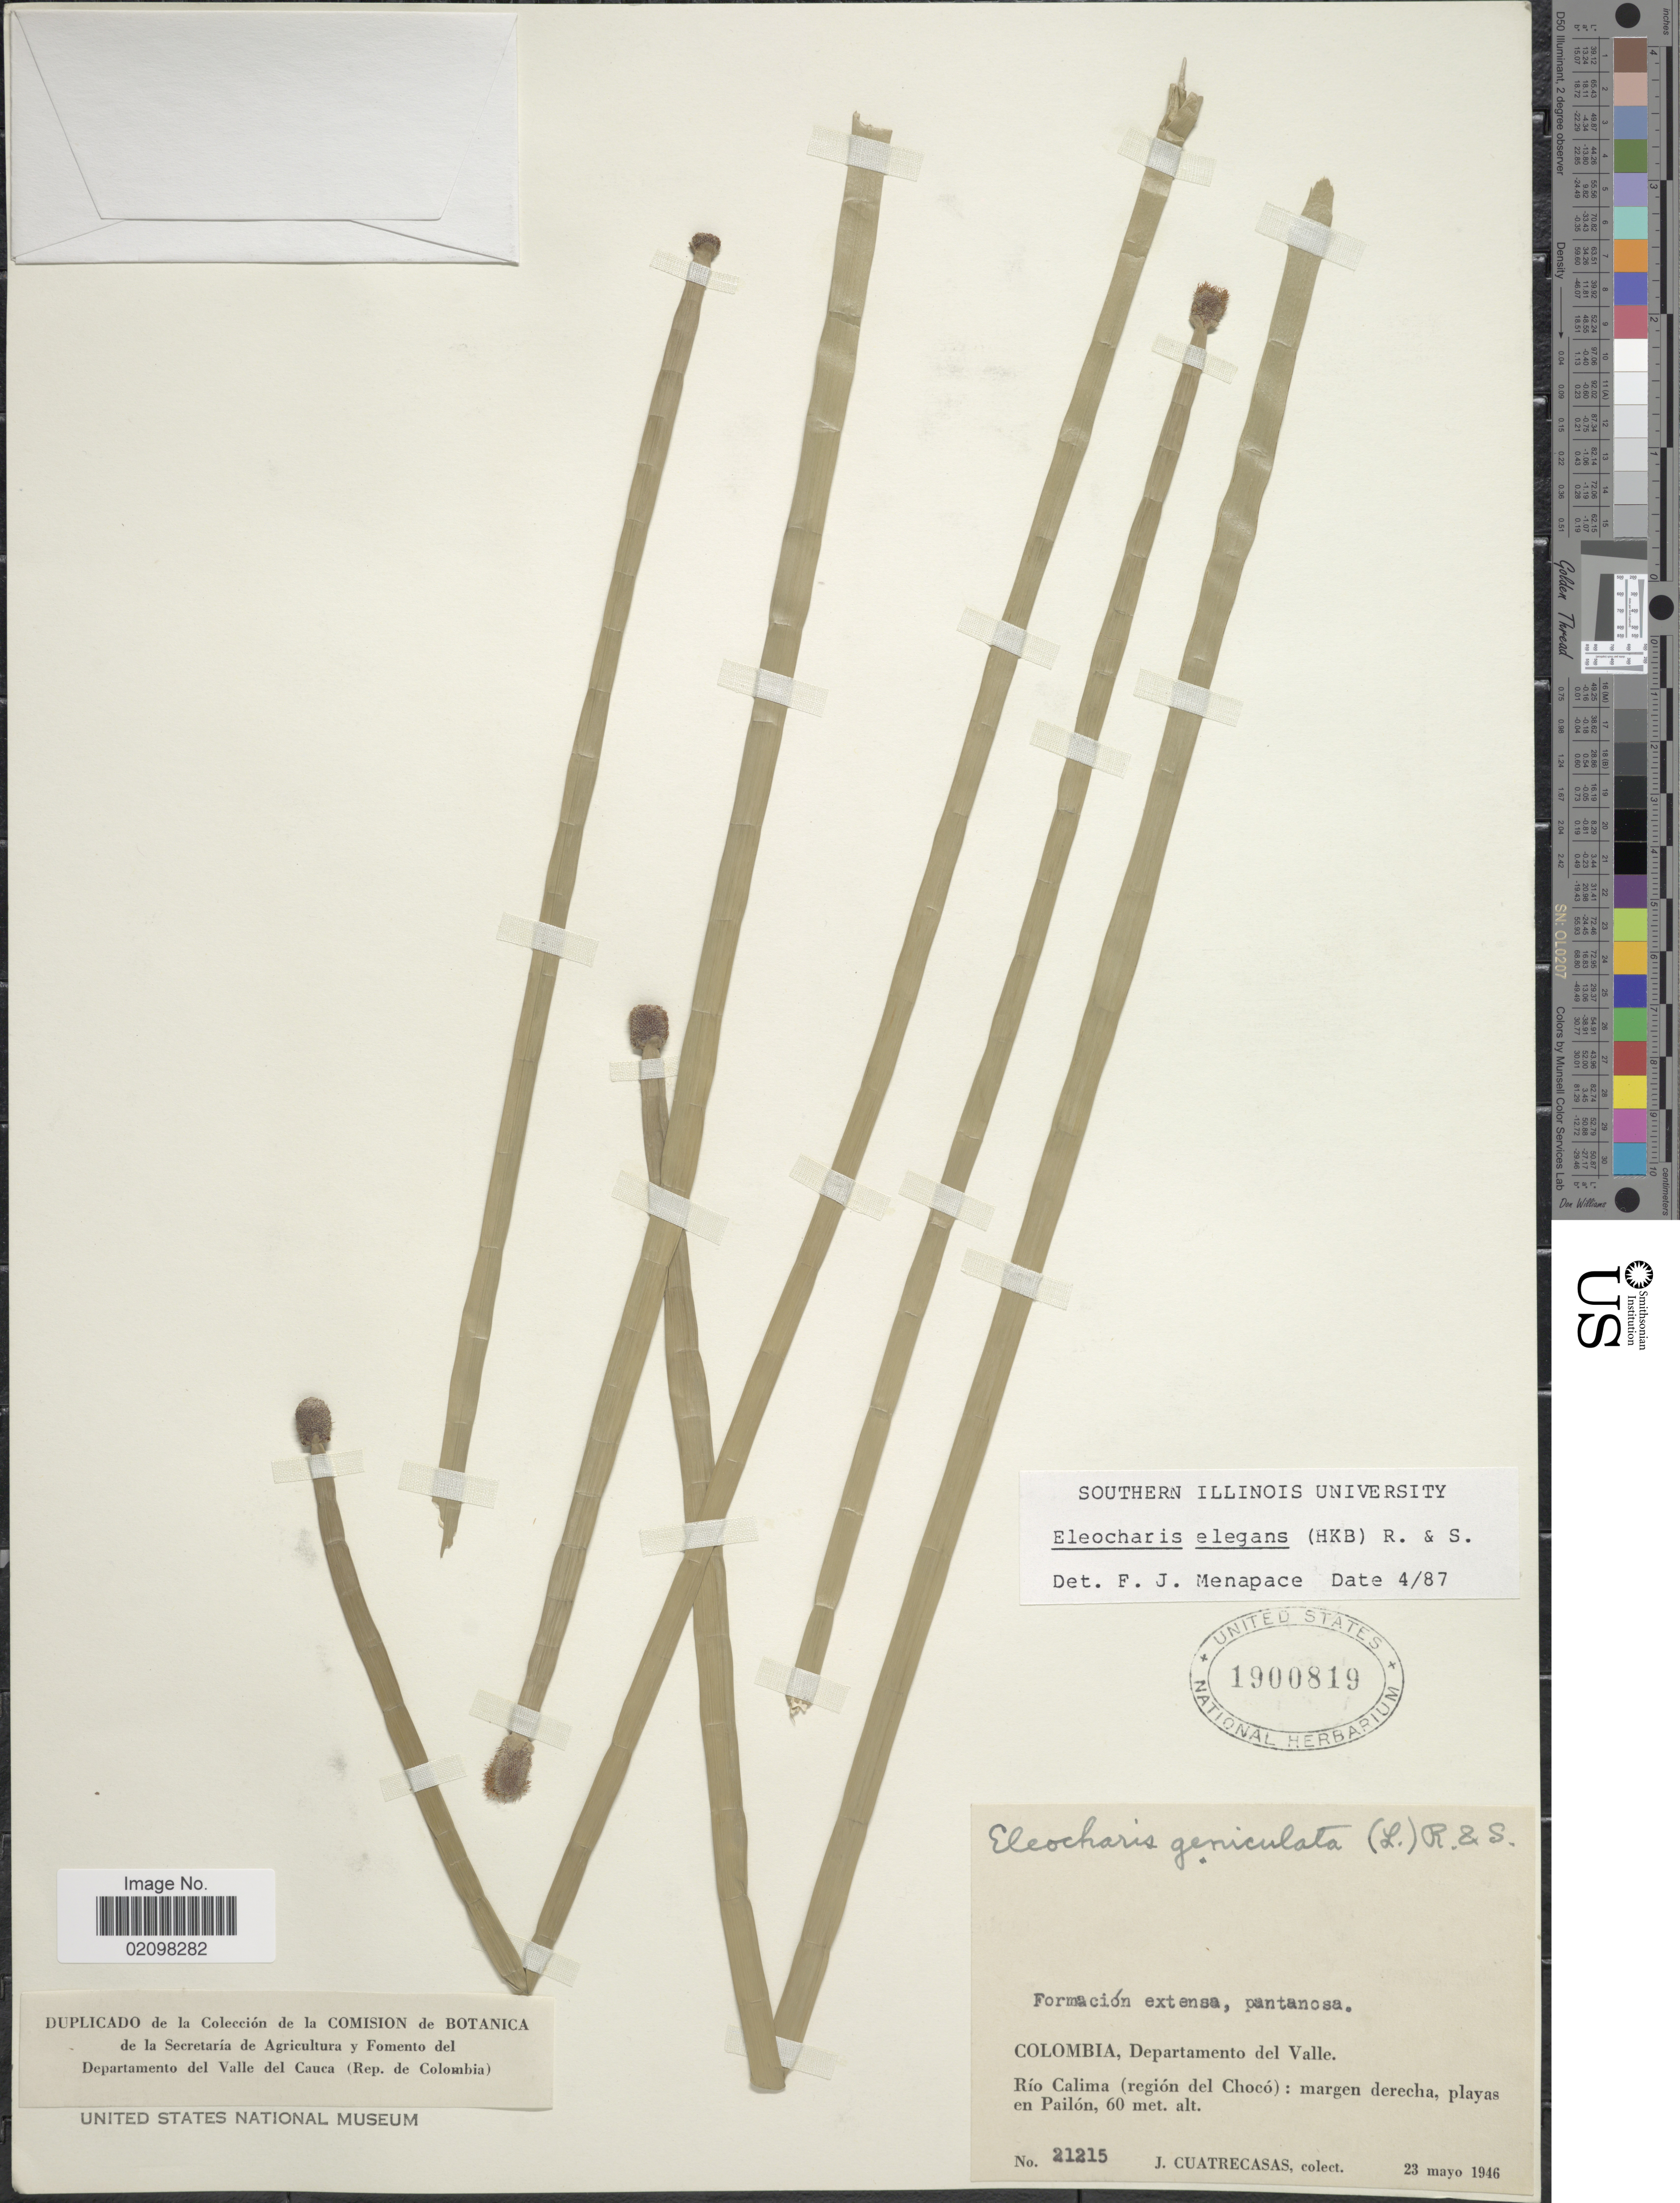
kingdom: Plantae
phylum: Tracheophyta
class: Liliopsida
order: Poales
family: Cyperaceae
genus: Eleocharis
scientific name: Eleocharis elegans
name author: (Kunth) Roem. & Schult.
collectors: J. Cuatrecasas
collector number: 21215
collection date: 1946-05-23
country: Colombia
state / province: Valle del Cauca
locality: Río Calima (región del Chocó): margen derecha, playas en Pailón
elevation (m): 60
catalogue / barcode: US 1900819